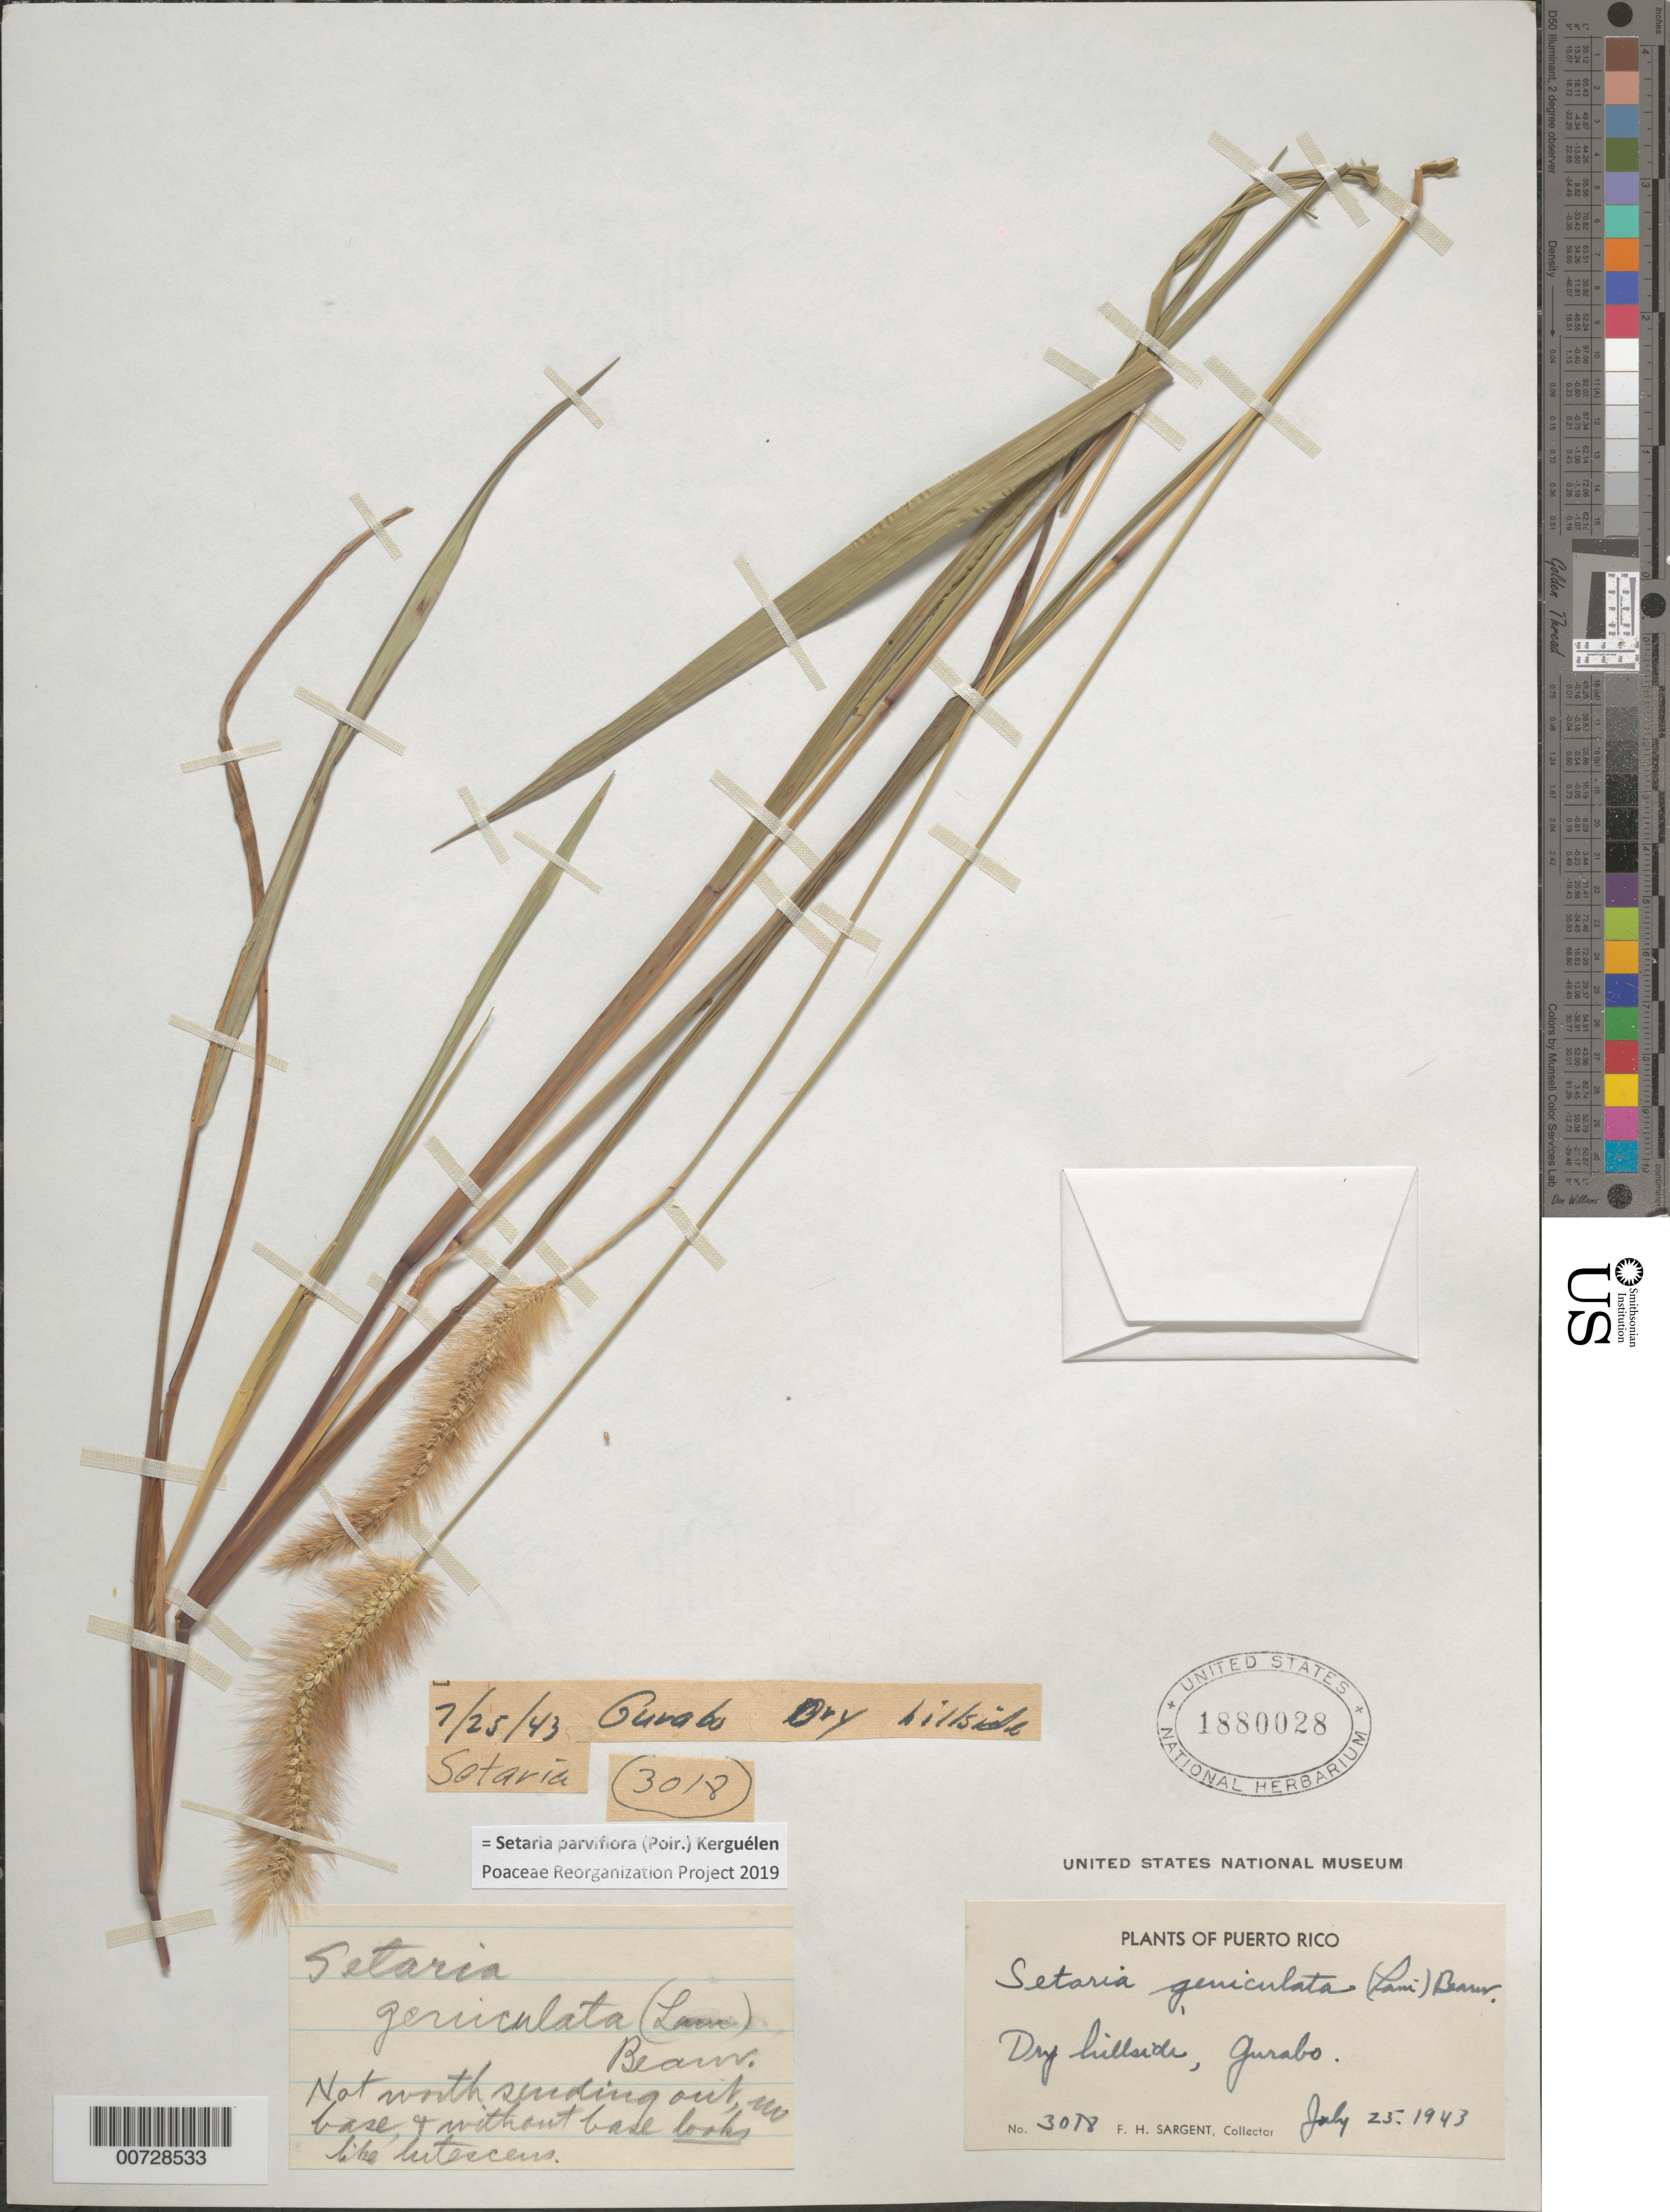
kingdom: Plantae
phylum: Tracheophyta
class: Liliopsida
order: Poales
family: Poaceae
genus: Setaria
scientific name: Setaria parviflora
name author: (Poir.) Kerguélen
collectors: F. H. Sargent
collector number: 3018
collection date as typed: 25 Jul 1943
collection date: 1943-07-25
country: Puerto Rico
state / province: Gurabo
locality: Gurabo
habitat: Dry hillside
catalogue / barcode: US 1880028